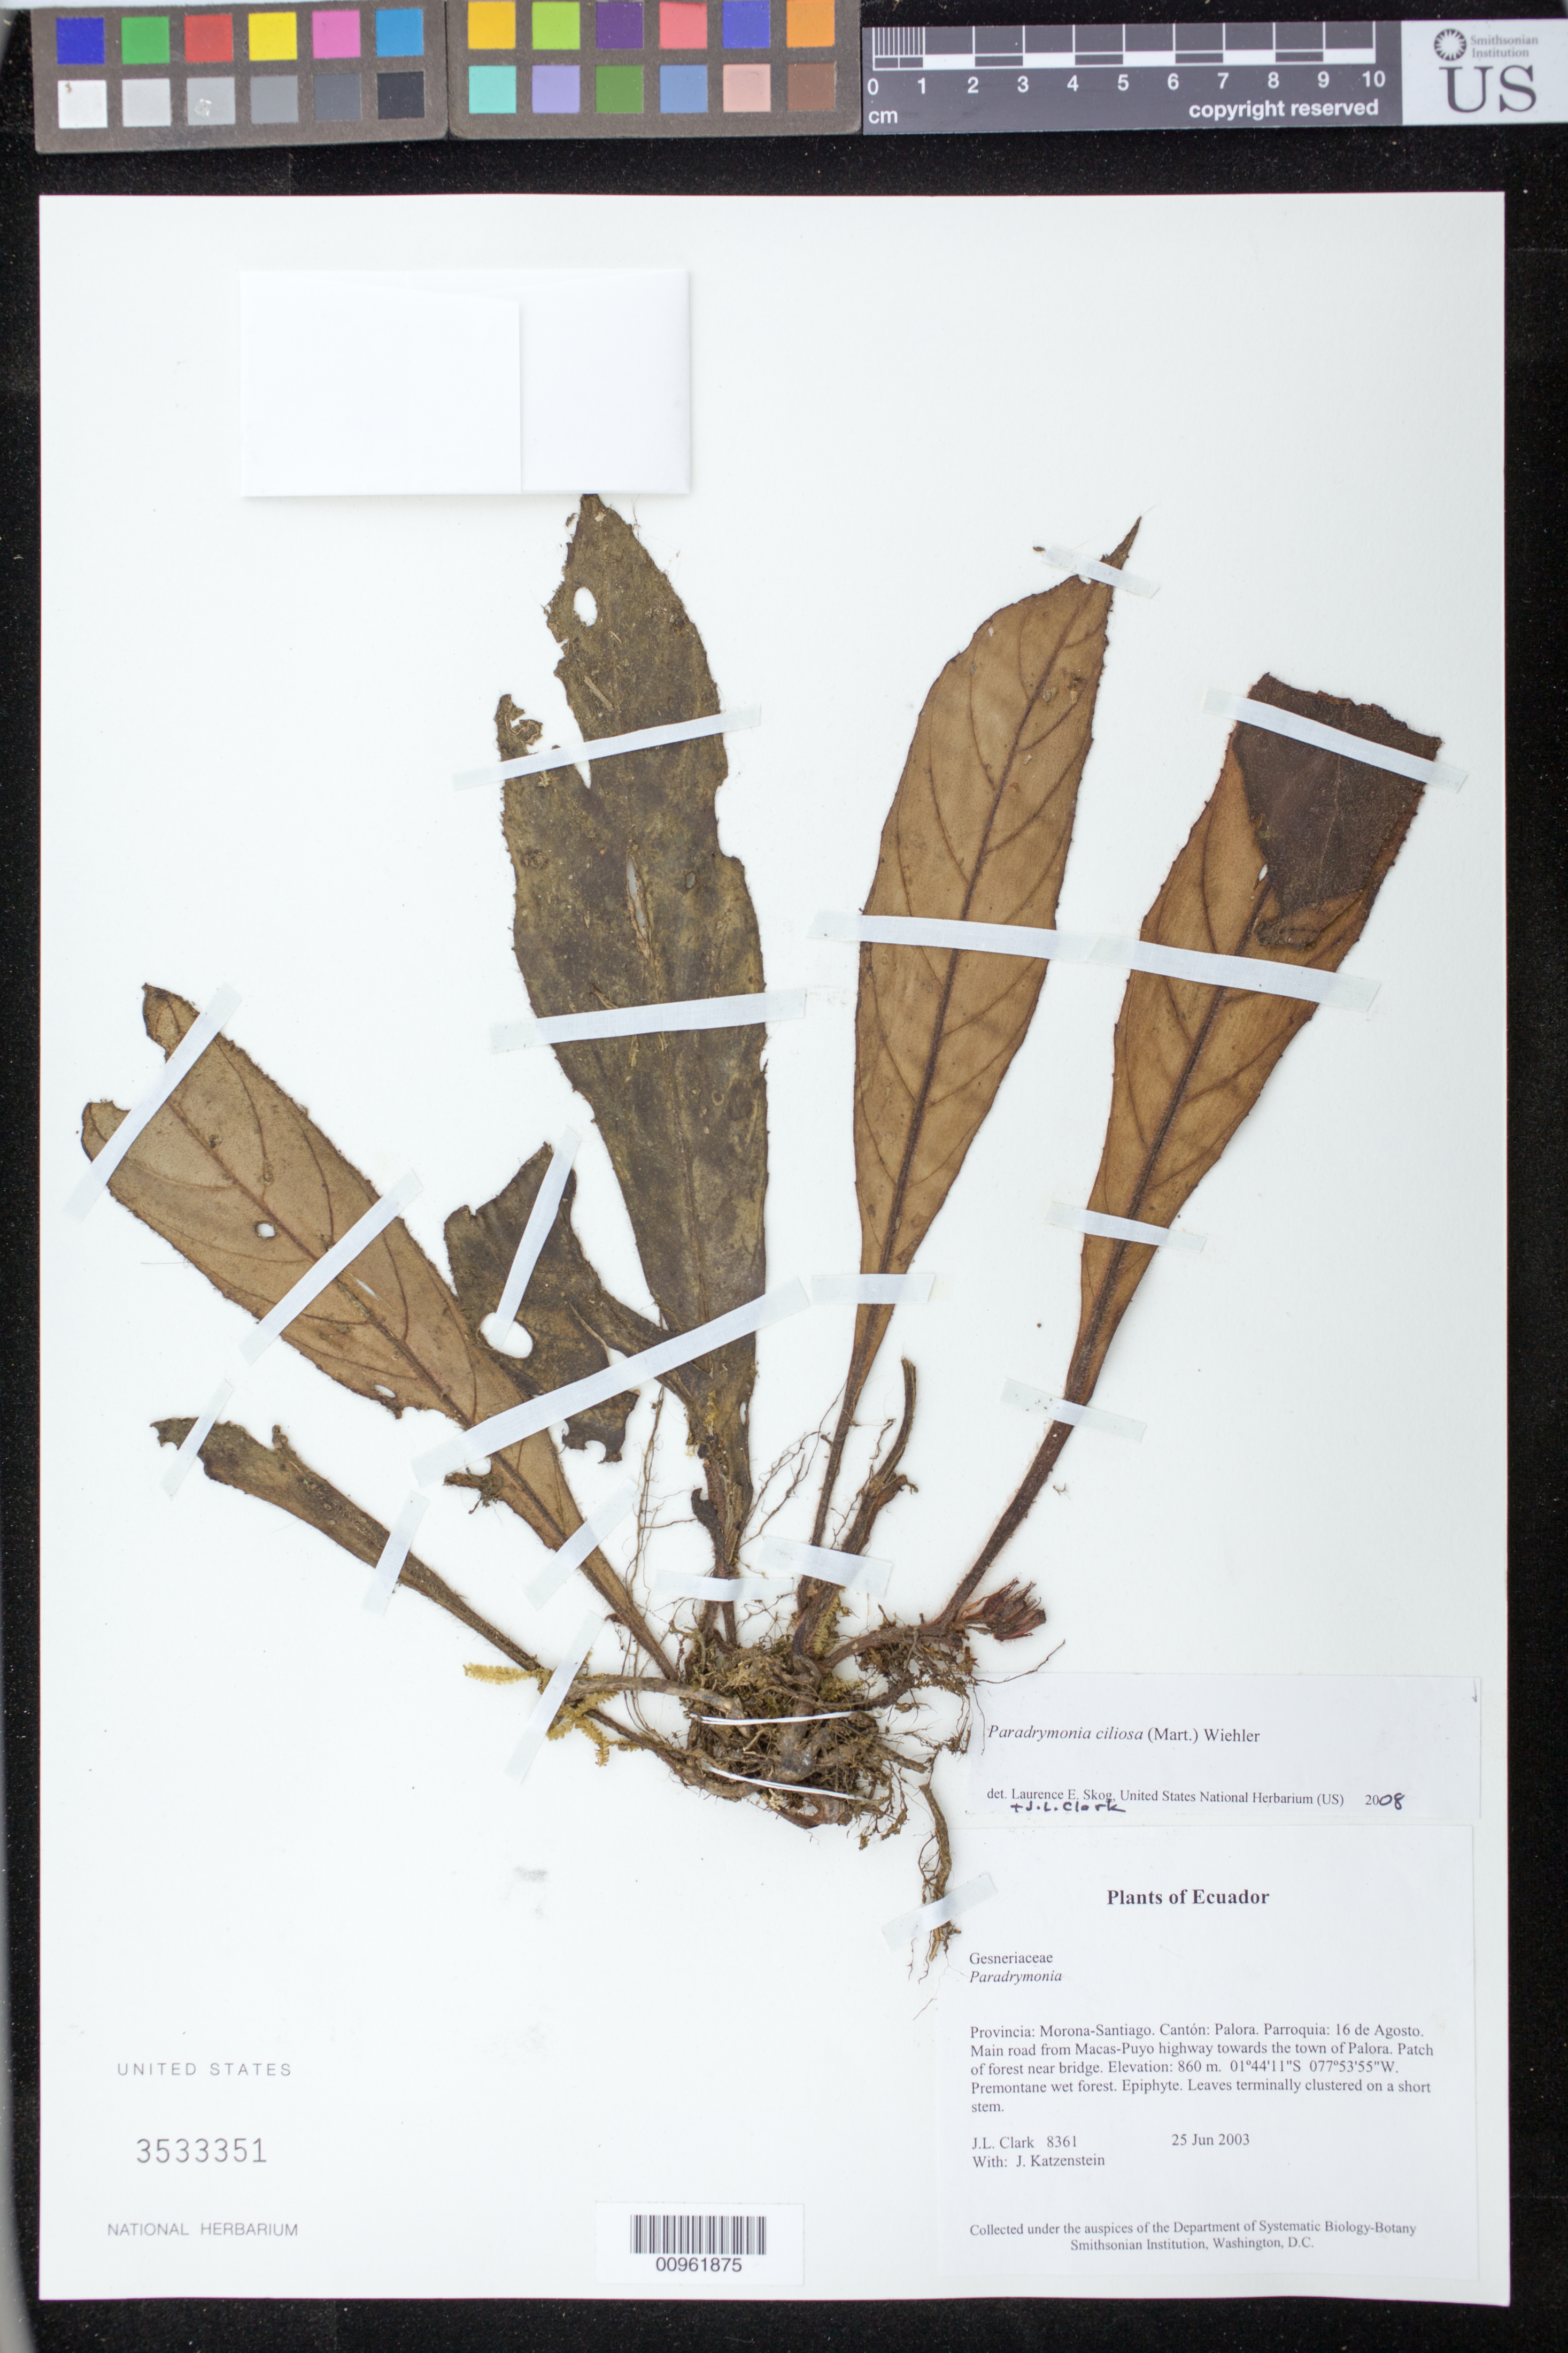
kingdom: Plantae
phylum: Tracheophyta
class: Magnoliopsida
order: Lamiales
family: Gesneriaceae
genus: Paradrymonia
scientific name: Paradrymonia ciliosa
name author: (Mart.) Wiehler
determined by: Clark, J. L.; Skog, Laurence E.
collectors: J. L. Clark & J. Katzenstein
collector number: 8361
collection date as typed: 25 Jun 2003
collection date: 2003-06-25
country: Ecuador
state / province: Morona-Santiago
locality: Palora. Parroquia: 16 de Agosto. Main road from Macas-Puyo highway towards the town of Palora. Patch of forest near bridge.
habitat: Premontane wet forest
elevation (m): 860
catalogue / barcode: US 3533351